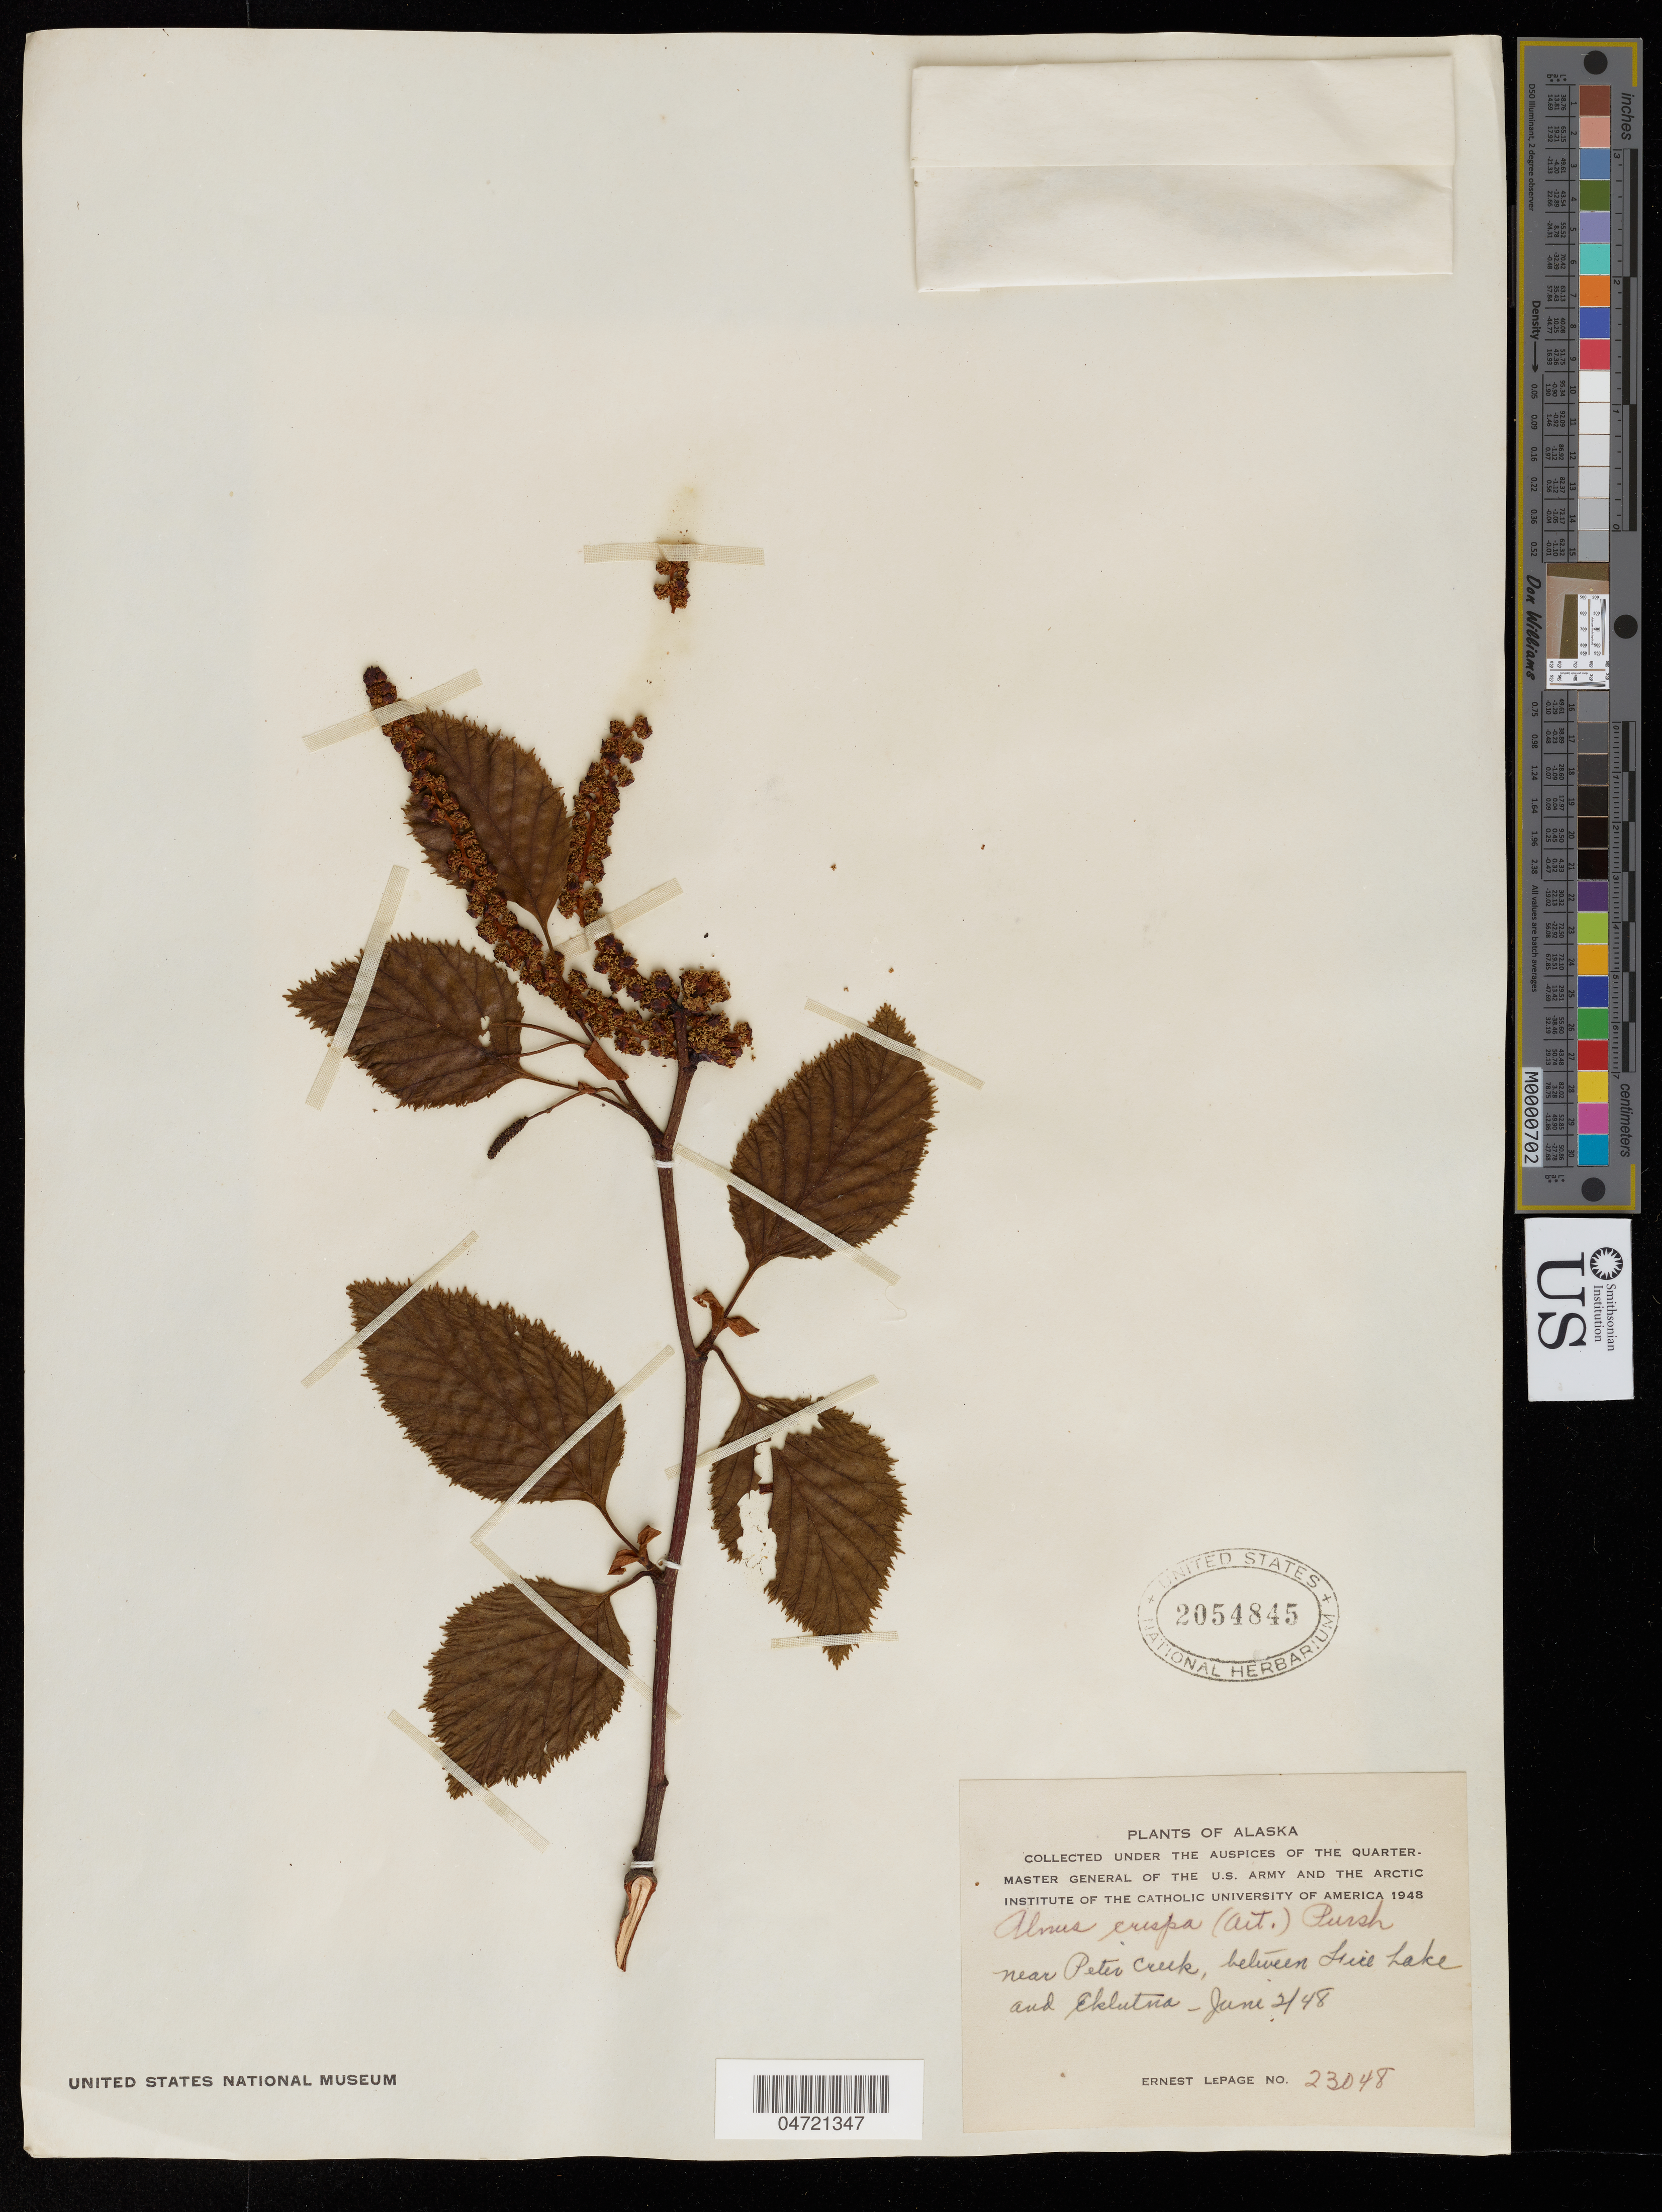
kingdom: Plantae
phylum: Tracheophyta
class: Magnoliopsida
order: Fagales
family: Betulaceae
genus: Alnus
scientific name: Alnus crispa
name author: (Aiton) Pursh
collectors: E. Lepage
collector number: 23048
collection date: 1948-06-02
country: United States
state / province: Alaska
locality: Near Peter Creek, between Fire Lake & Eklutna.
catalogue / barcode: US 2054845